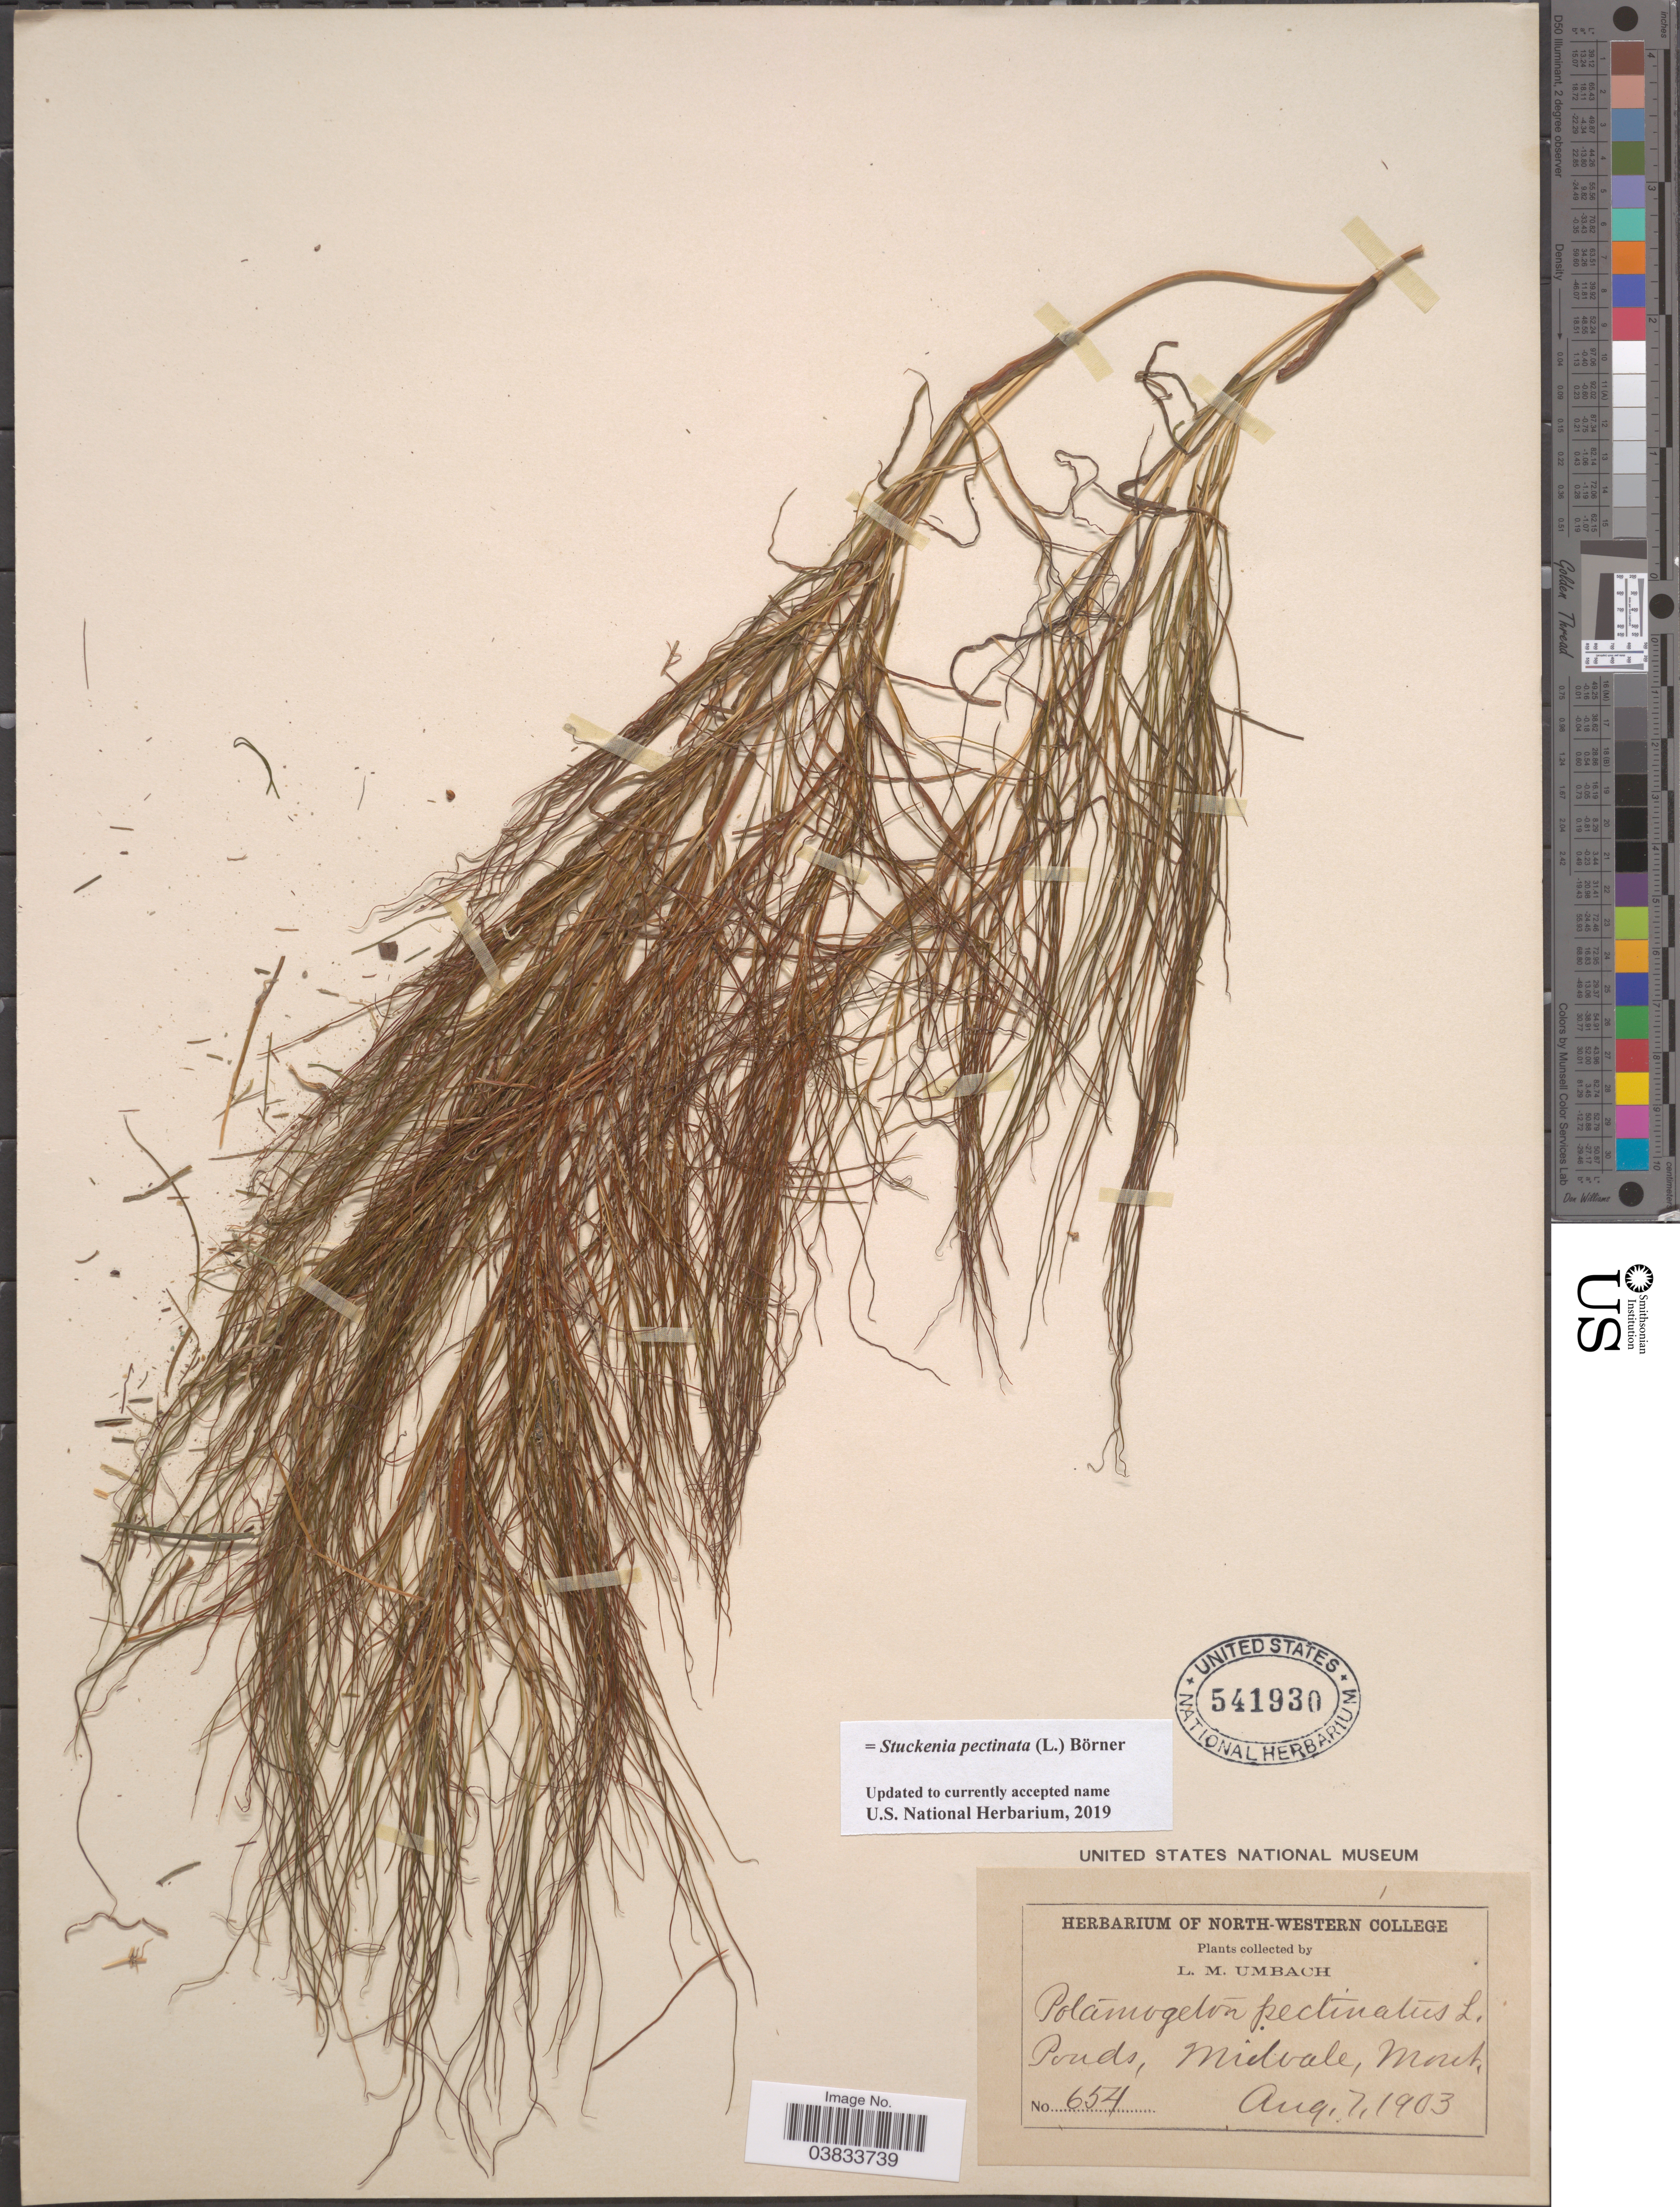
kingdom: Plantae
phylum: Tracheophyta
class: Liliopsida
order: Alismatales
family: Potamogetonaceae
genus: Stuckenia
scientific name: Stuckenia pectinata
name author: (L.) Börner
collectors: L. M. Umbach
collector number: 654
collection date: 1903-08-07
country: United States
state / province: Montana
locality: Ponds, Midvale.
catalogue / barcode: US 541930